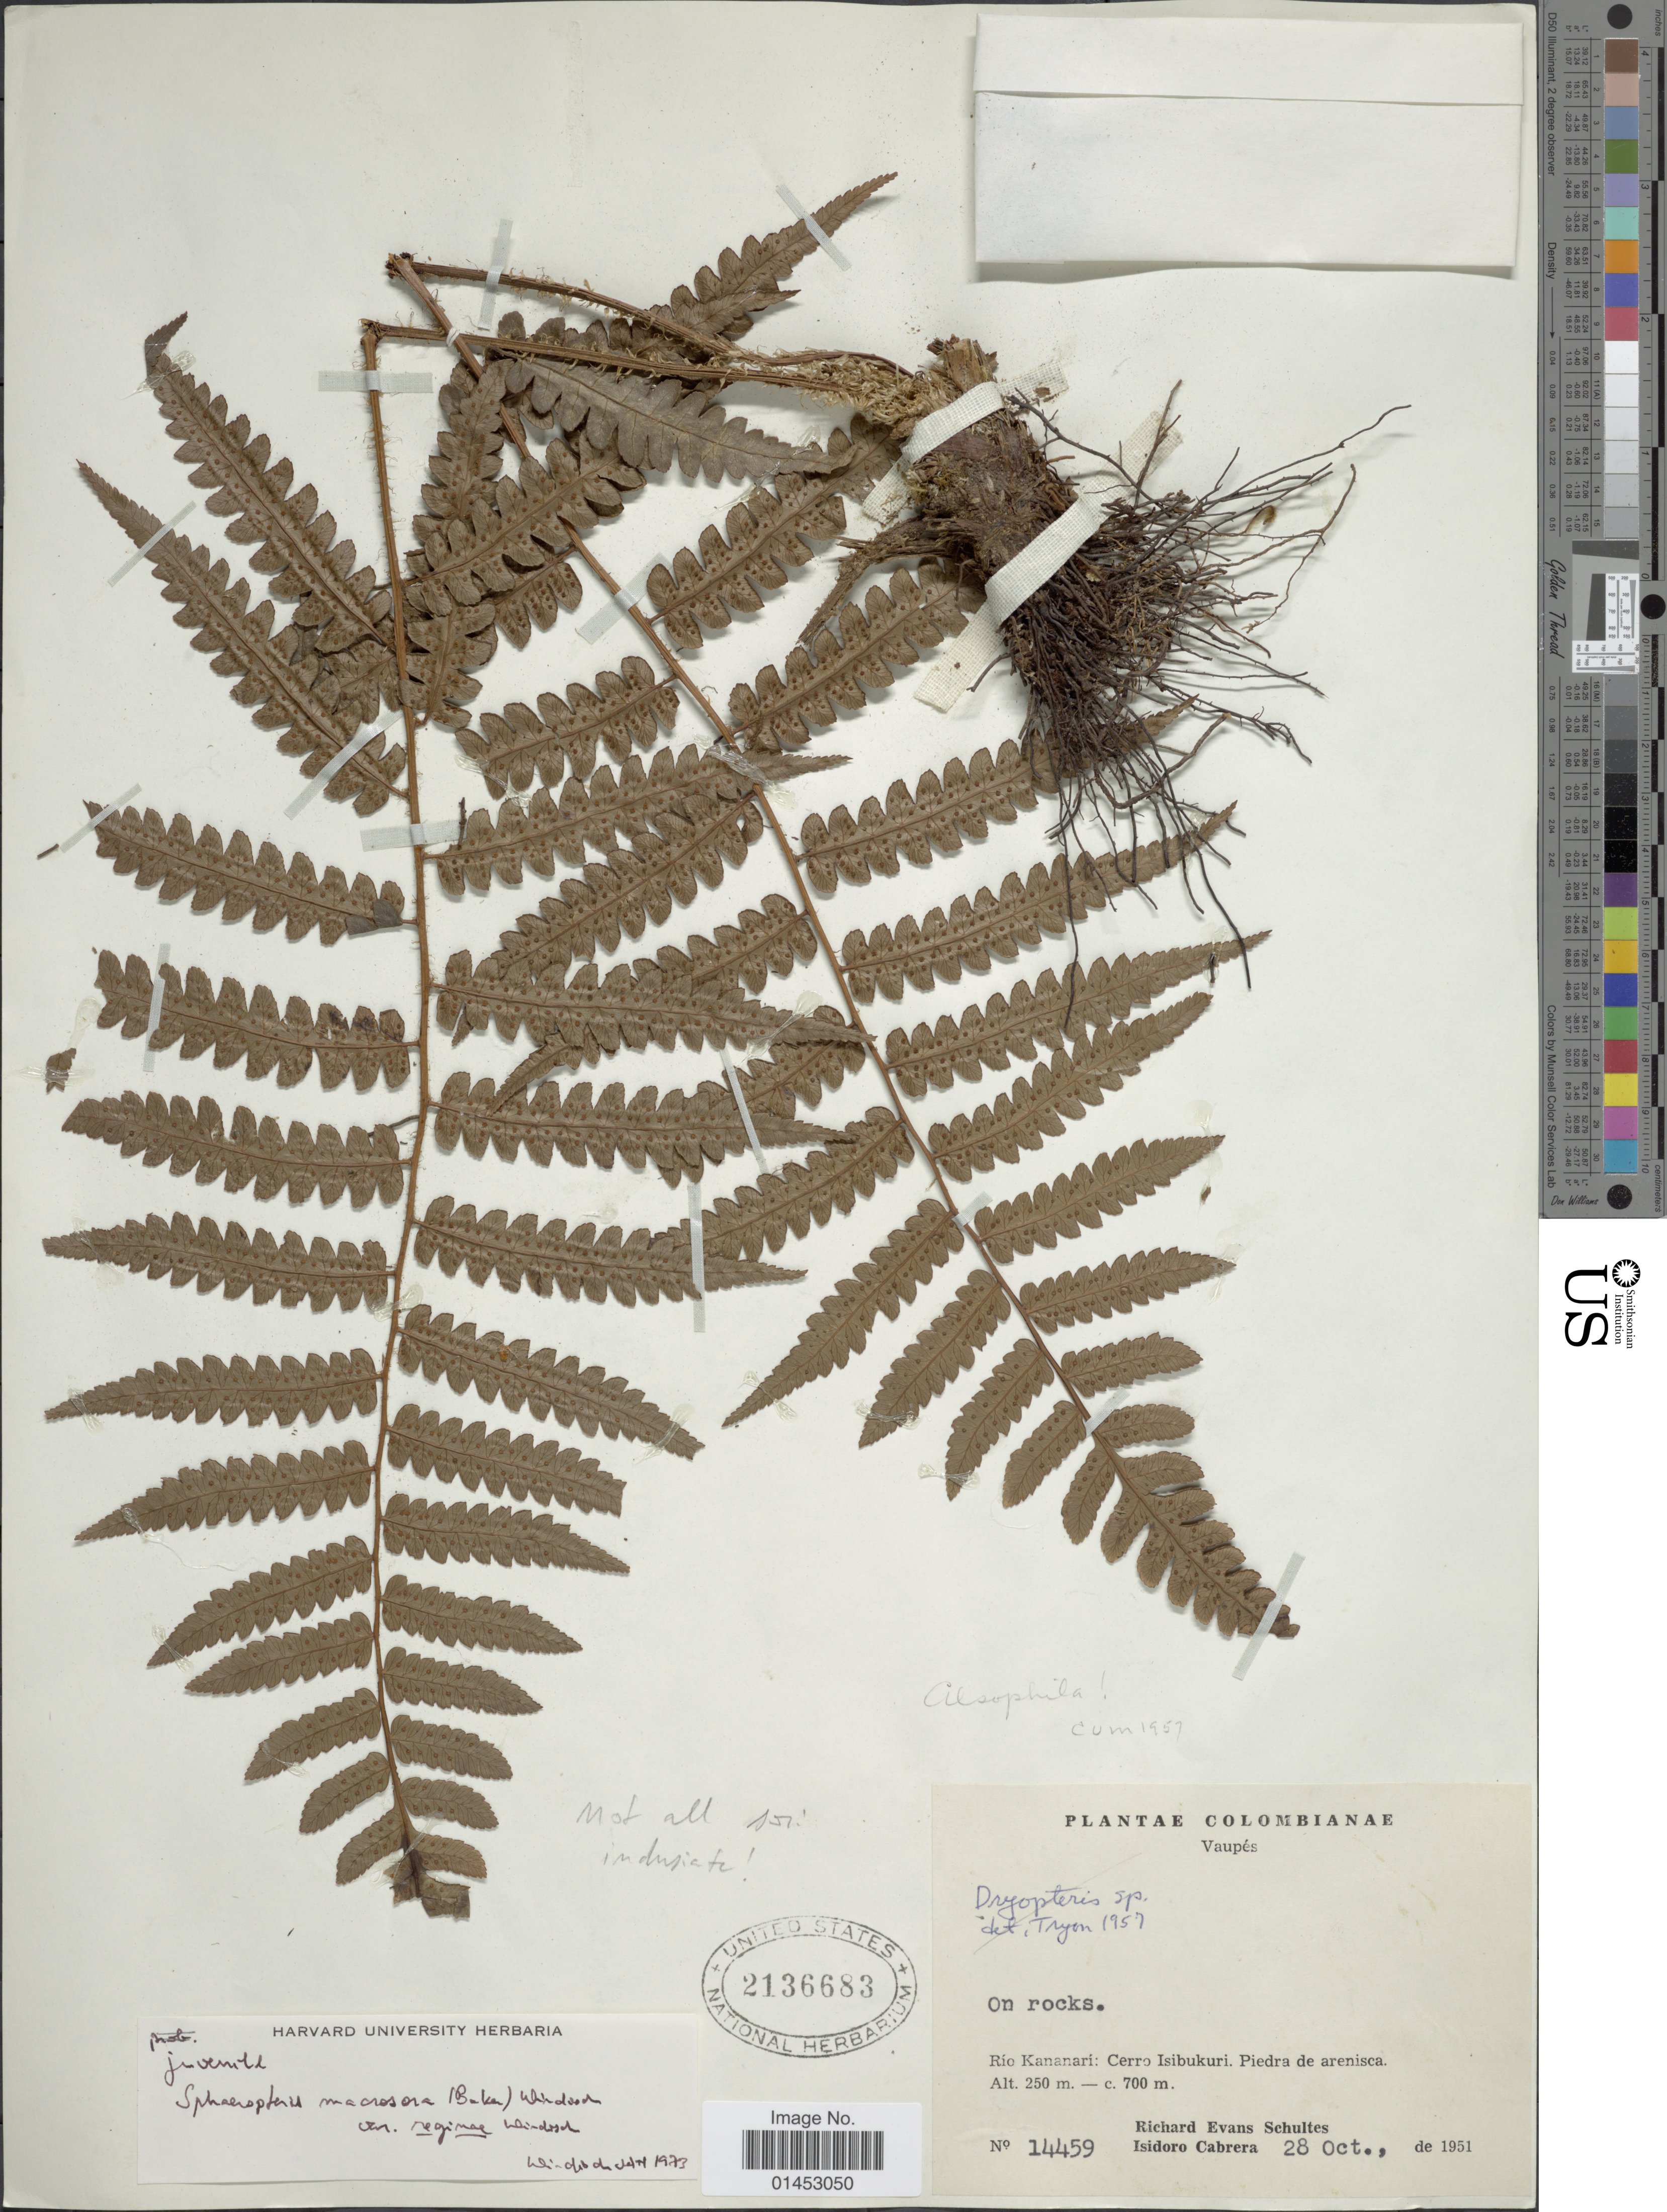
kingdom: Plantae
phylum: Tracheophyta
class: Polypodiopsida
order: Cyatheales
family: Cyatheaceae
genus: Cyathea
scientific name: Cyathea traillii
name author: (Baker) Domin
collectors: R. E. Schultes & I. Cabrera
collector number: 14459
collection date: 1951-10-28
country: Colombia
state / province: Vaupés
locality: Vaupés, Rio Kananari: Cerro Isibukuri, Piedra de arenisca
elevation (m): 250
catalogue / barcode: US 2136683